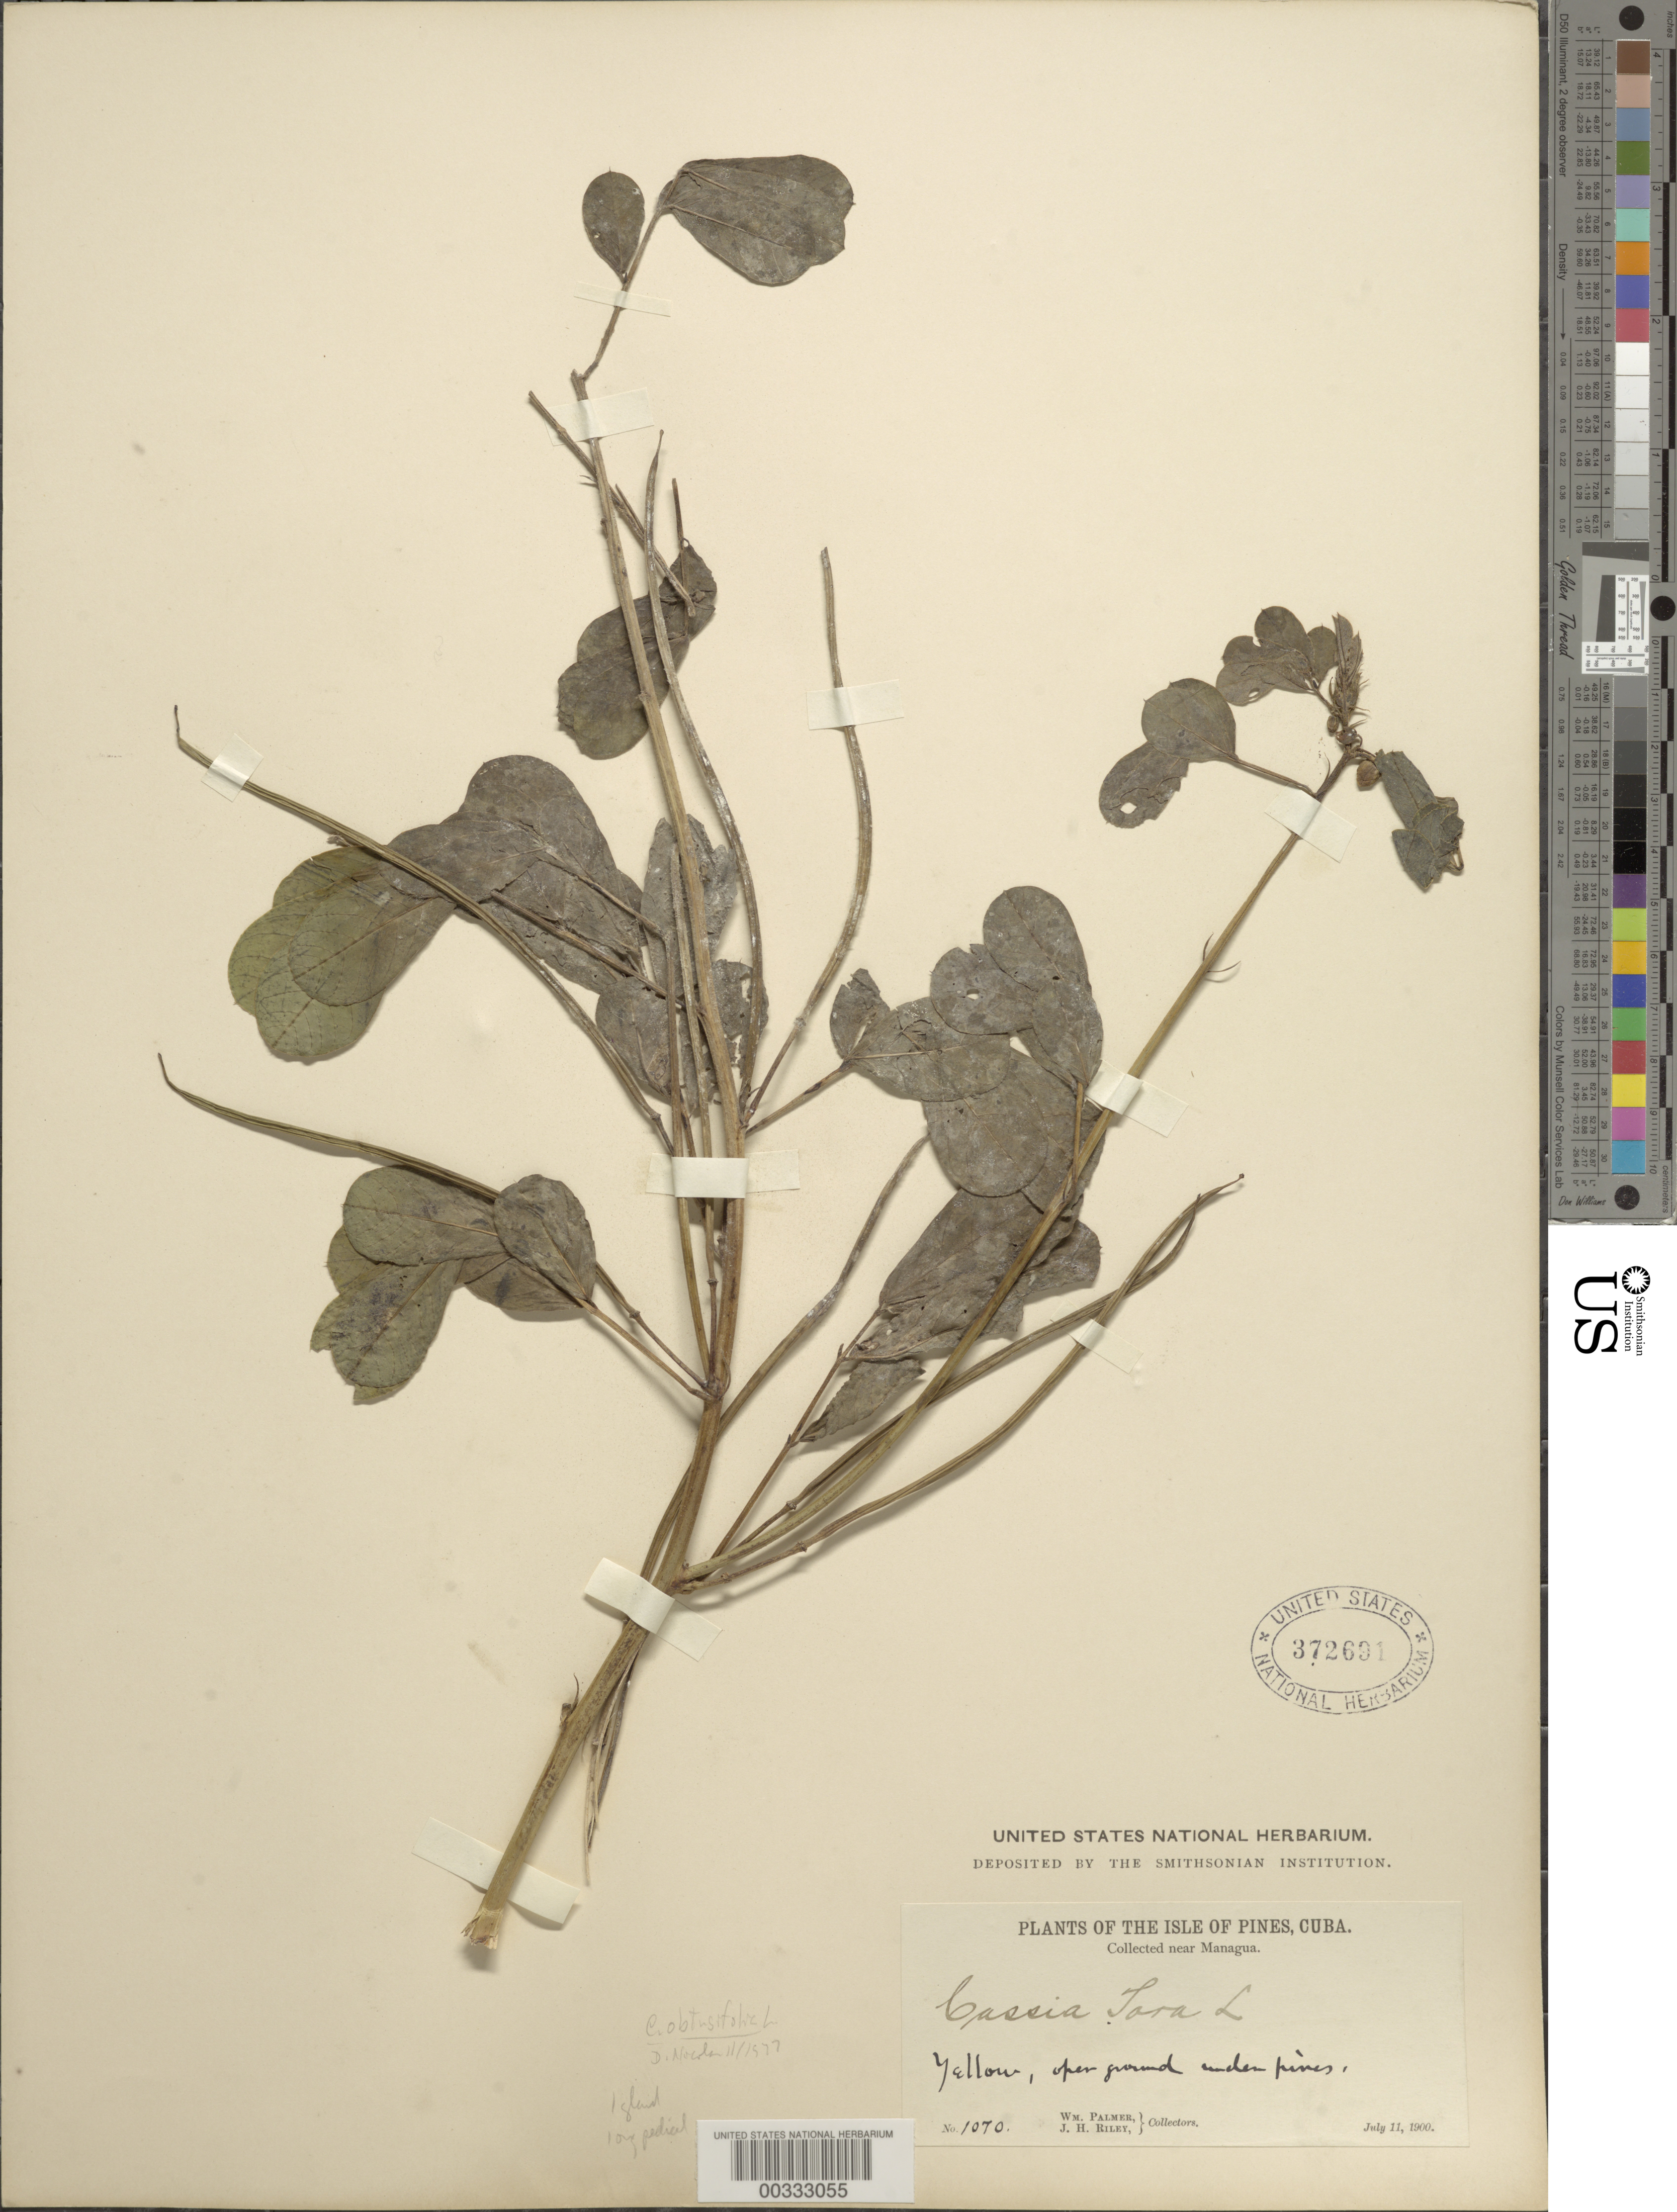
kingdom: Plantae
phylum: Tracheophyta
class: Magnoliopsida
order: Fabales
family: Fabaceae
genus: Senna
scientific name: Senna obtusifolia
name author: (L.) H.S. Irwin & Barneby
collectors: W. Palmer & J. H. Riley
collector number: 1070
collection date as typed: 11 Jul 1900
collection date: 1900-07-11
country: Cuba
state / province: Isla de La Juventud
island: Isla de La Juventud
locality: Near Managua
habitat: Open ground under pines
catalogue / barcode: US 372691